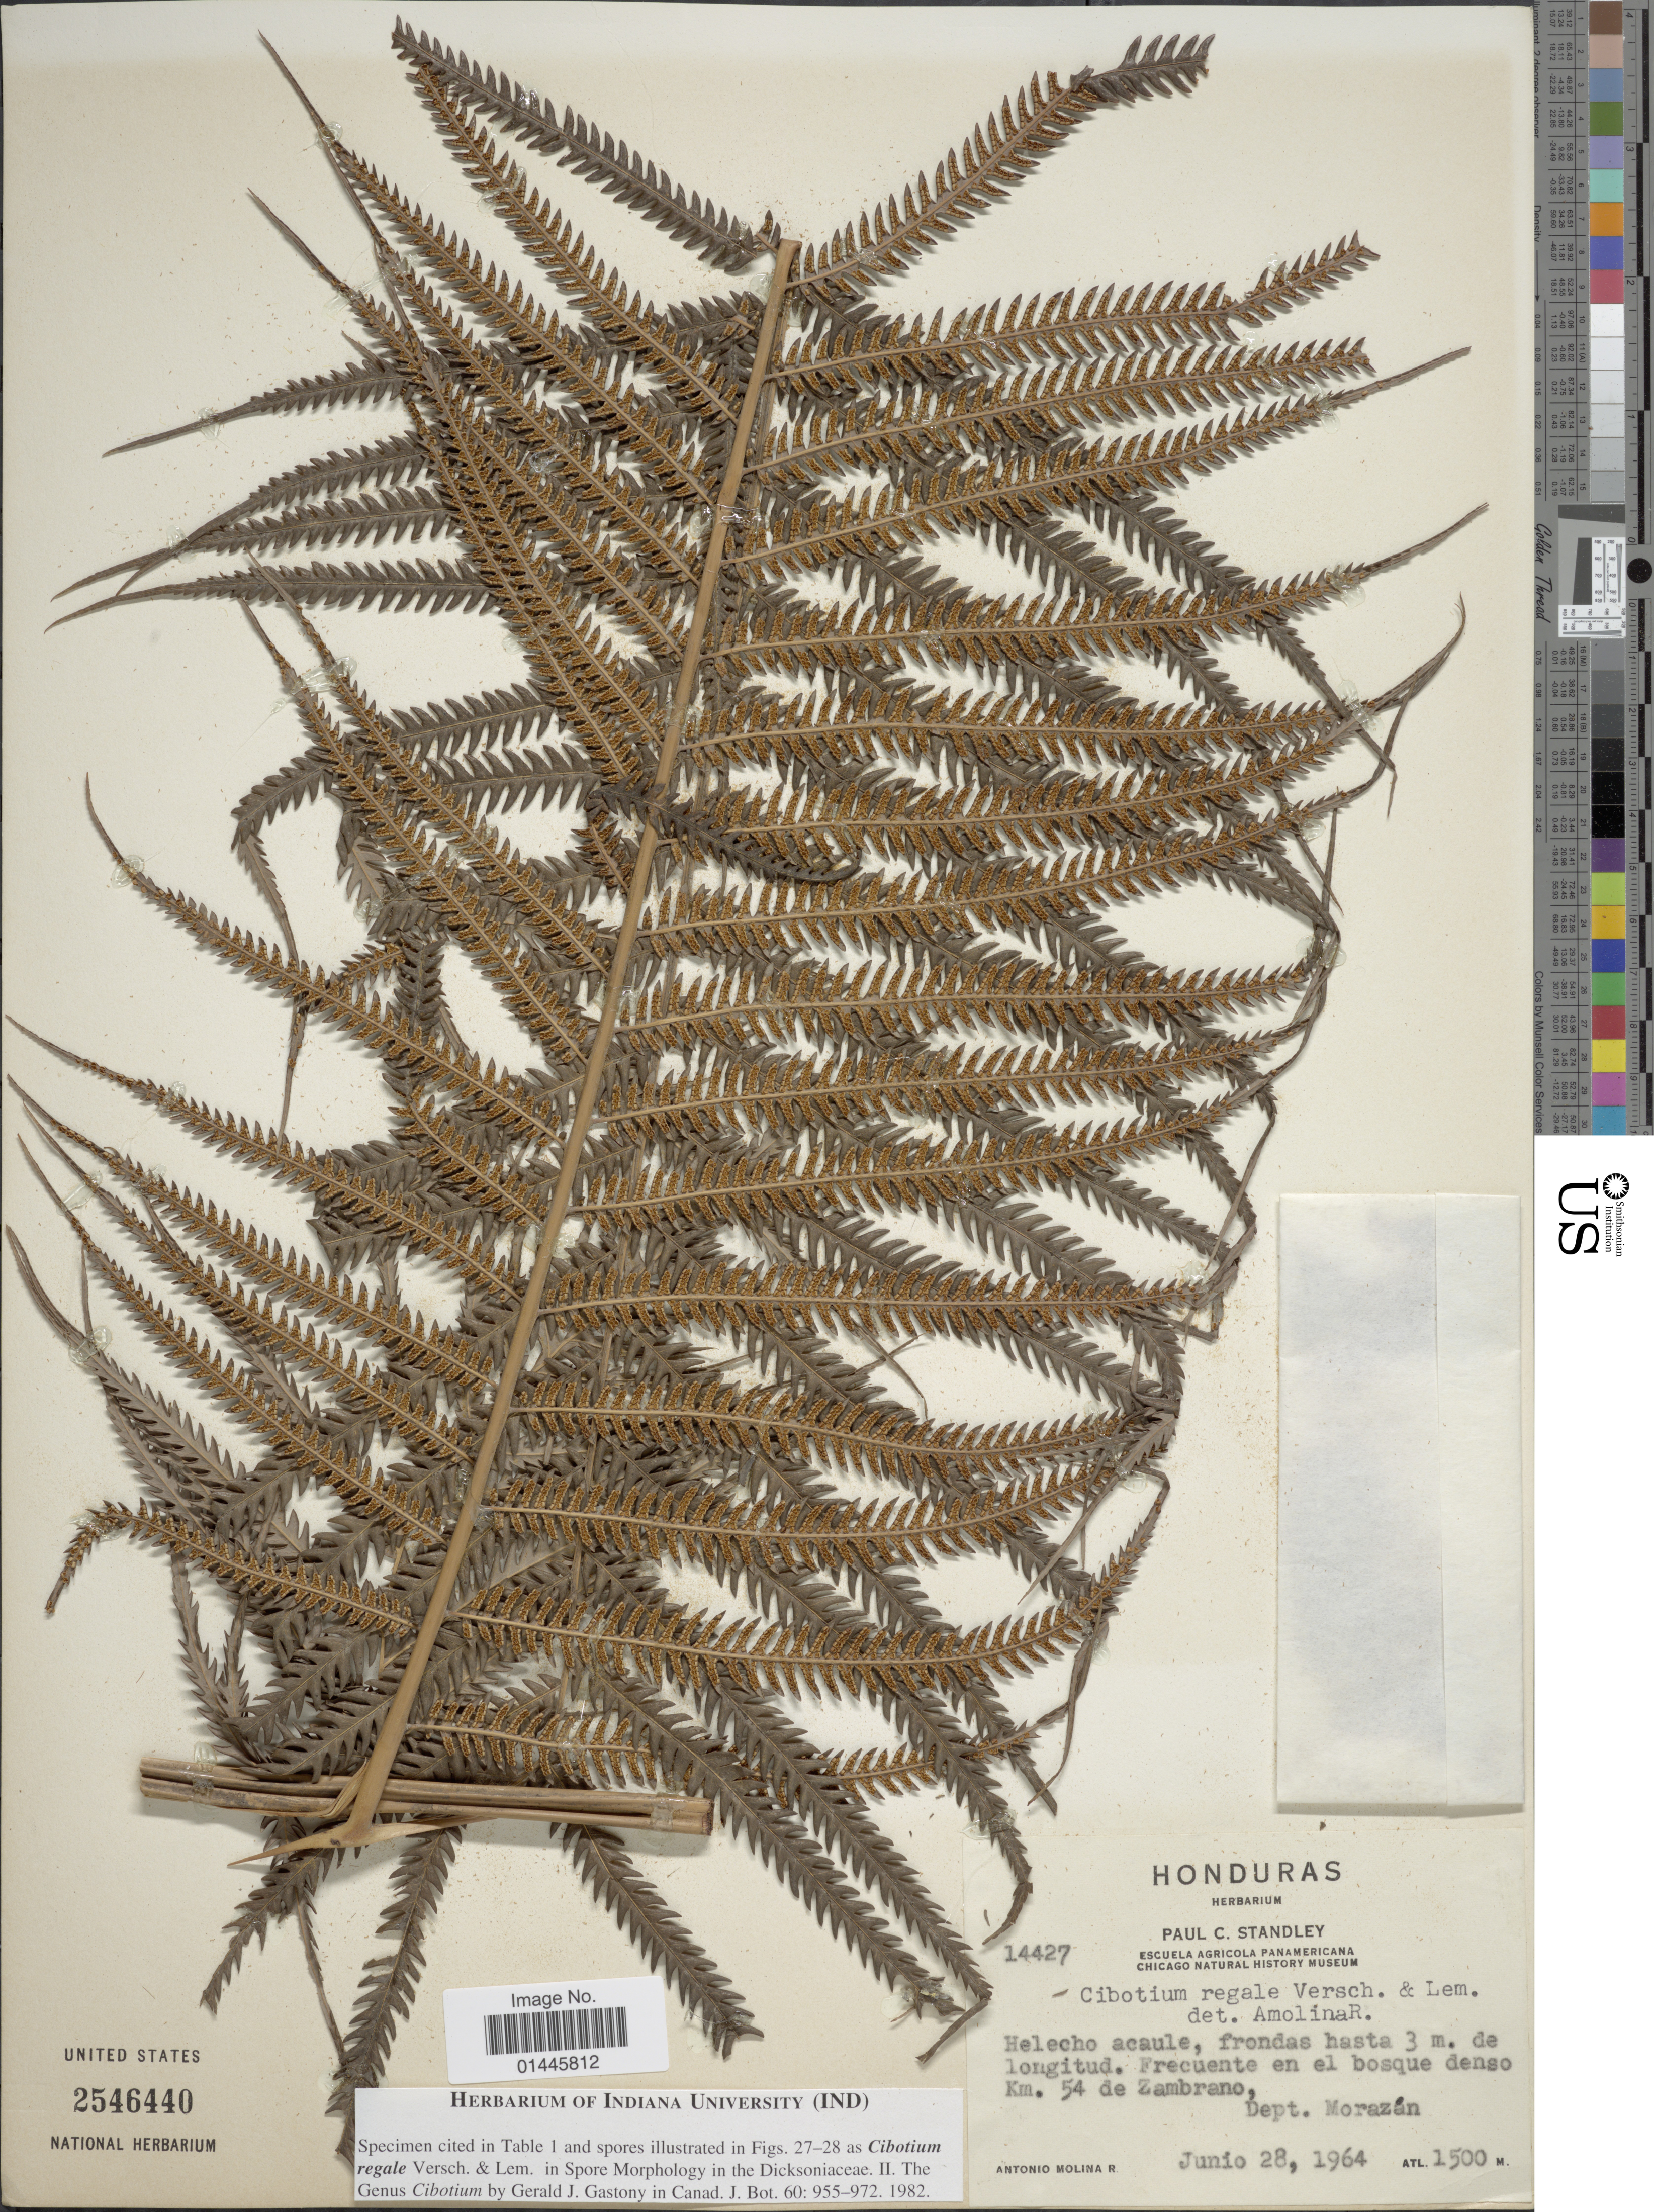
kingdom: Plantae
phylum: Tracheophyta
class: Polypodiopsida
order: Cyatheales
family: Cibotiaceae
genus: Cibotium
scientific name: Cibotium regale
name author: Verschaff. & Lem.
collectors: A. Molina R.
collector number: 14427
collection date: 1964-06-28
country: Honduras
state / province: Fco. Morazán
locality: En el bosque denso Km. 54 de Zambrano, Morazan.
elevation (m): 1500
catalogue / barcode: US 2546440